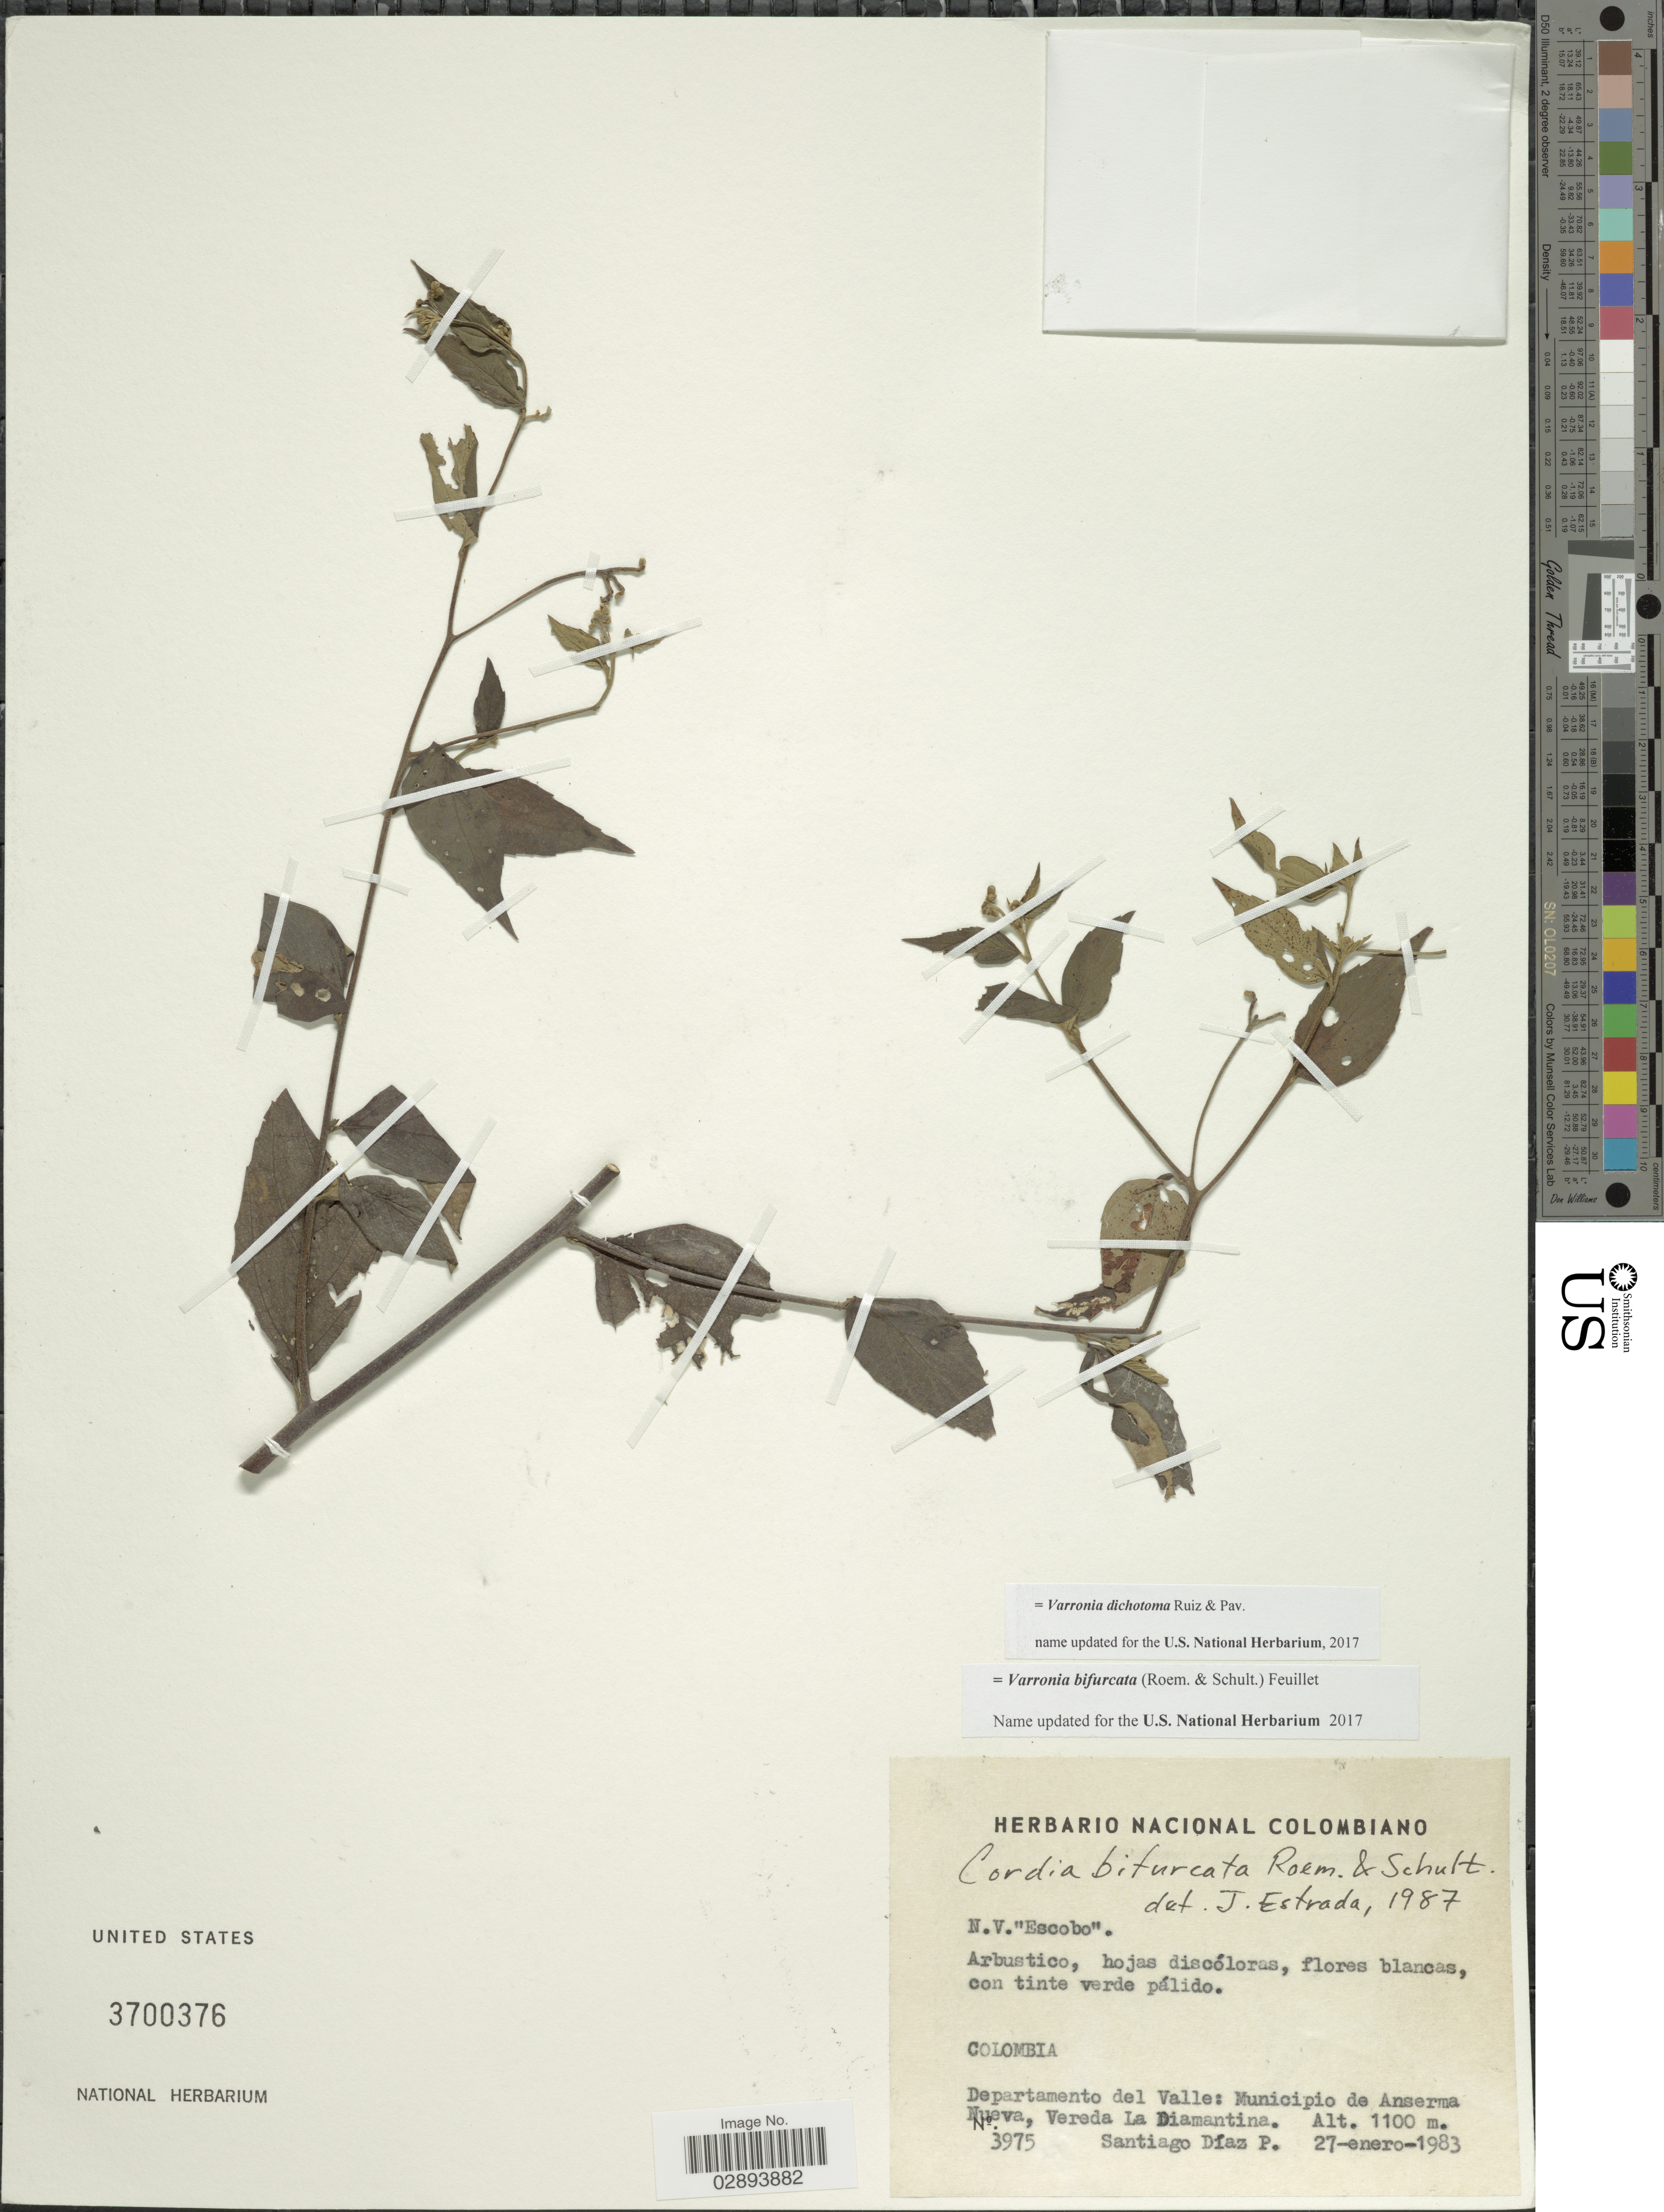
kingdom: Plantae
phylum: Tracheophyta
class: Magnoliopsida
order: Boraginales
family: Cordiaceae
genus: Varronia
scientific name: Varronia dichotoma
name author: Ruiz & Pav.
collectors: S. Diaz P.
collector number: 3975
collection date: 1983-01-27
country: Colombia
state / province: Valle del Cauca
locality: Departamento del Valle, Municipio de Anserma Nueva, Vereda ka Diamantina.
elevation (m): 1100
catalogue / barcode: US 3700376